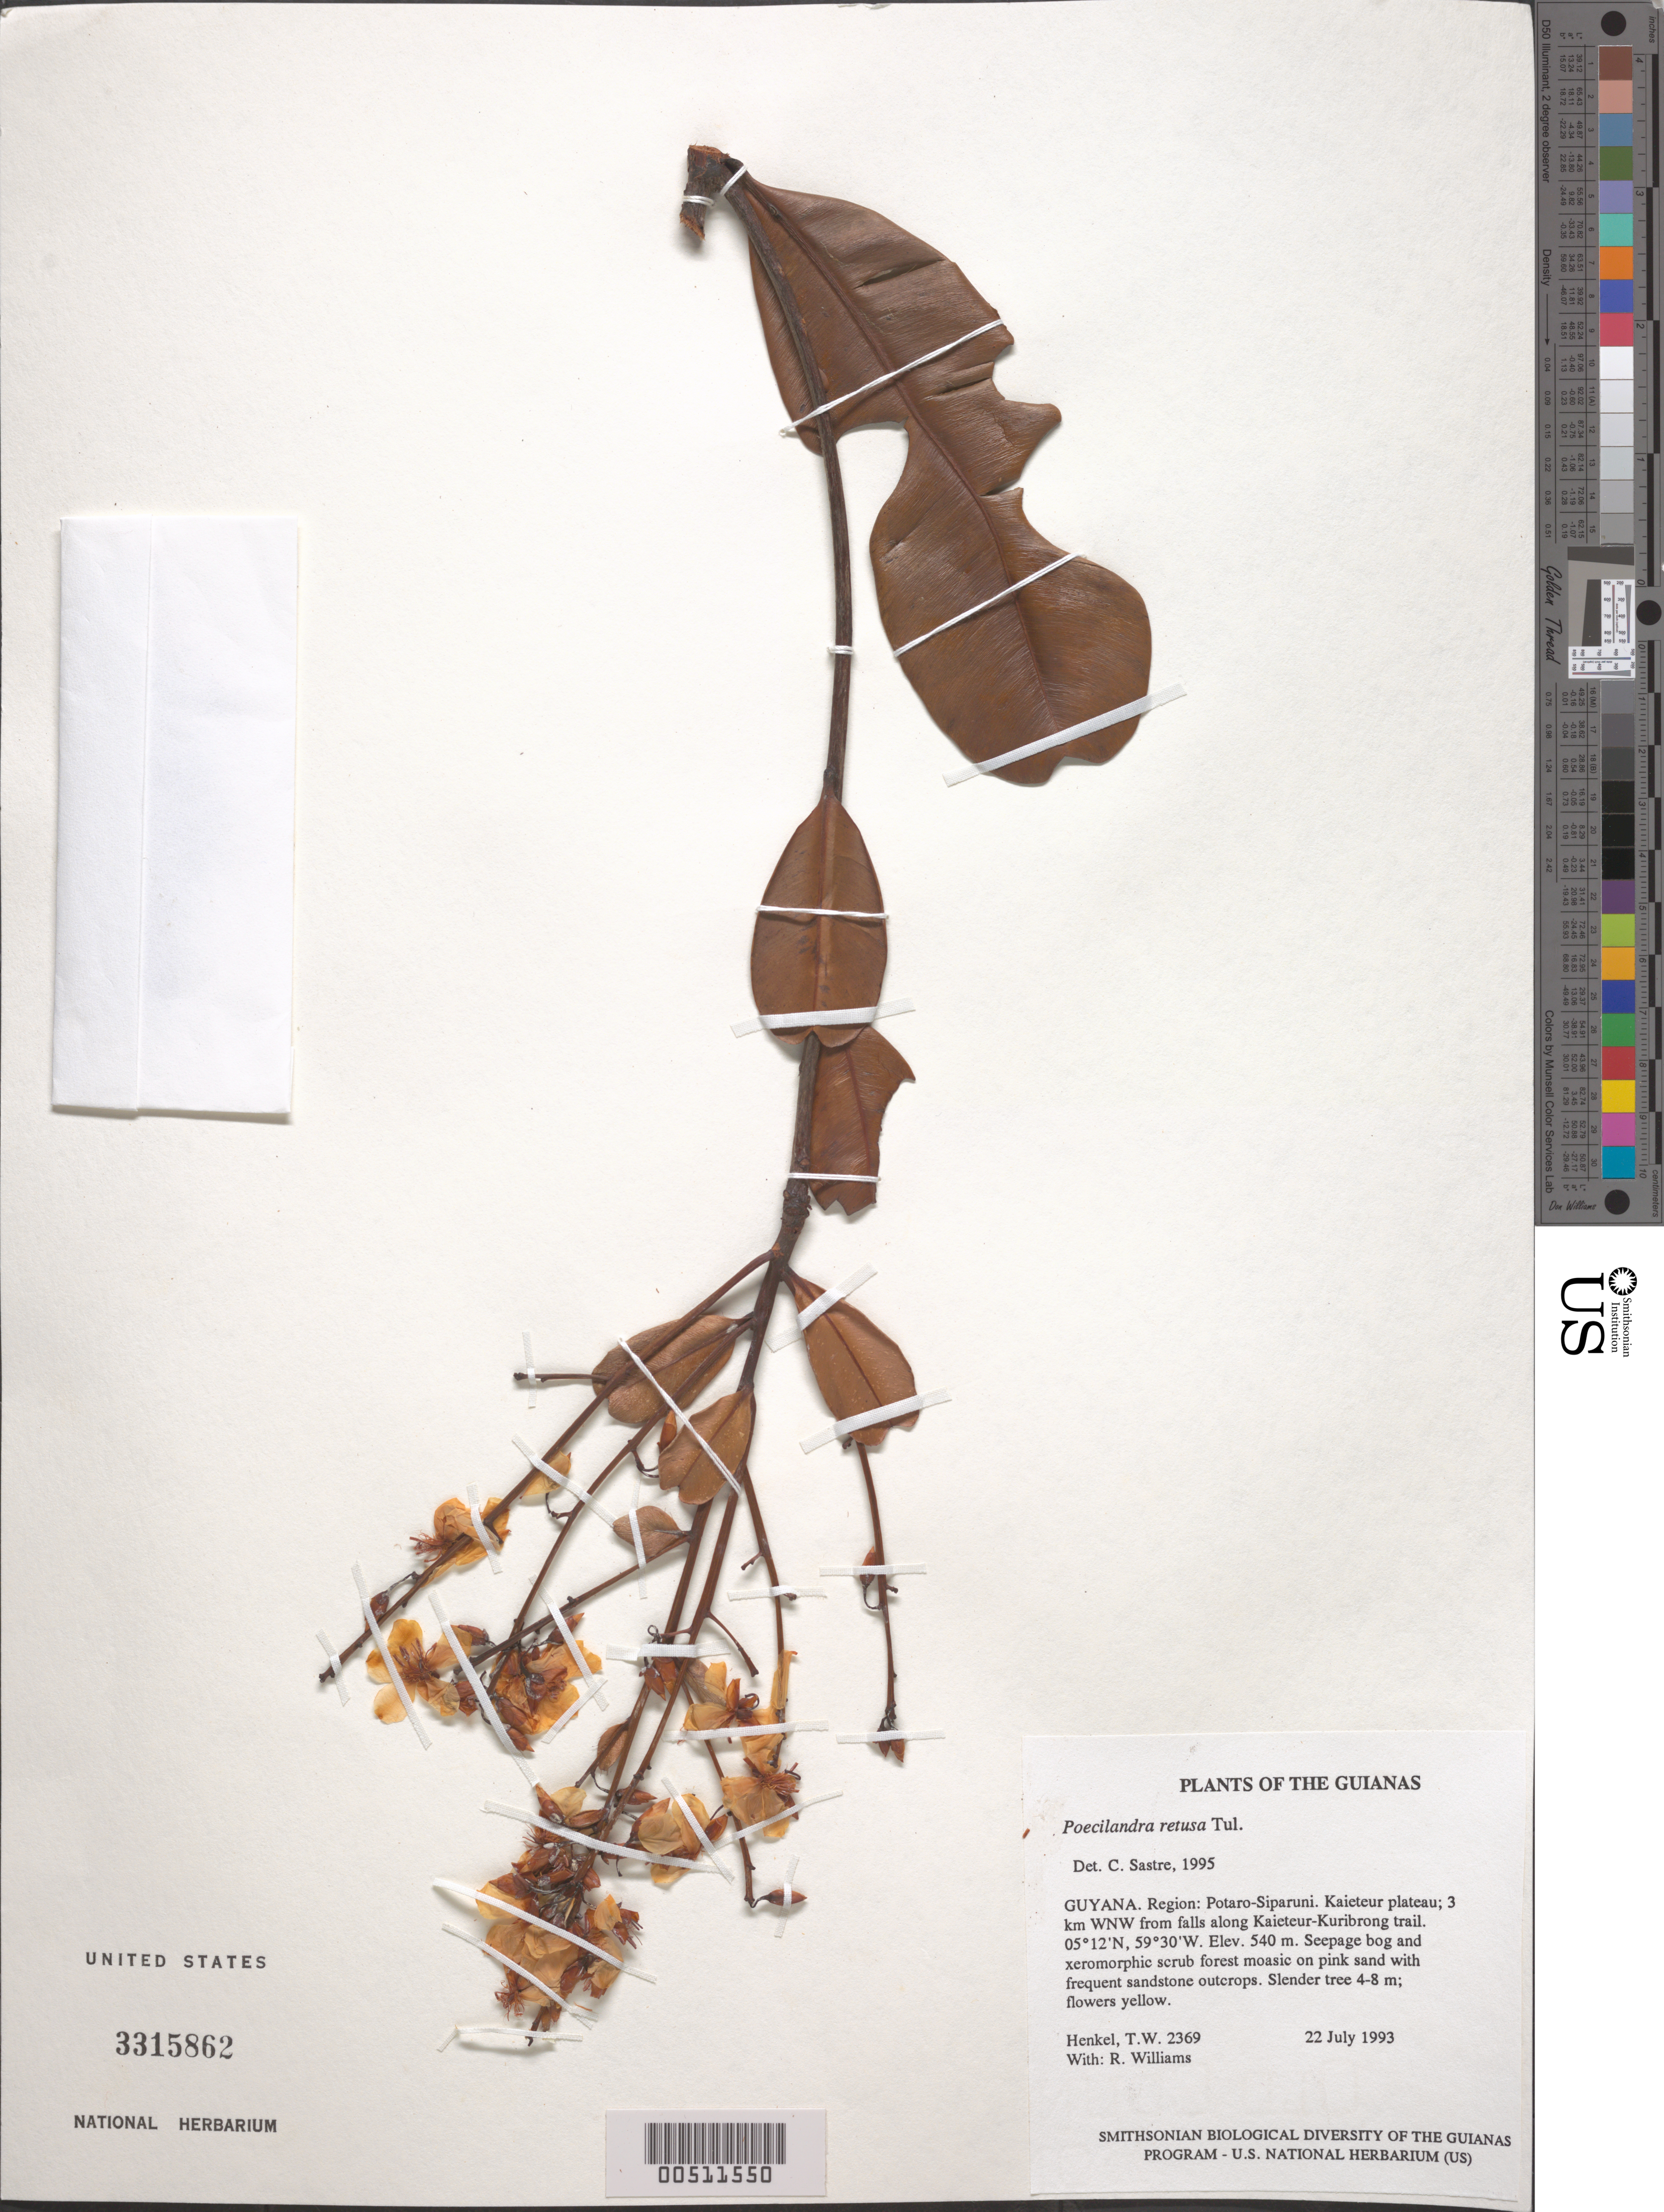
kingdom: Plantae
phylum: Tracheophyta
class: Magnoliopsida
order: Malpighiales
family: Ochnaceae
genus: Poecilandra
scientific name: Poecilandra retusa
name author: Tul.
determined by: Sastre, C. H. L.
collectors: T. Henkel & R. Williams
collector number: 2369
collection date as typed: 22 July 1993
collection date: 1993-07-22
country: Guyana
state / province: Potaro-Siparuni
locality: Kaieteur plateau; 3 km WNW from falls along Kaieteur-Kuribrong trail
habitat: Seepage bog and xeromorphic scrub forest moasic on pink sand with frequent sandstone outcrops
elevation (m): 540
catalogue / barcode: US 3315862